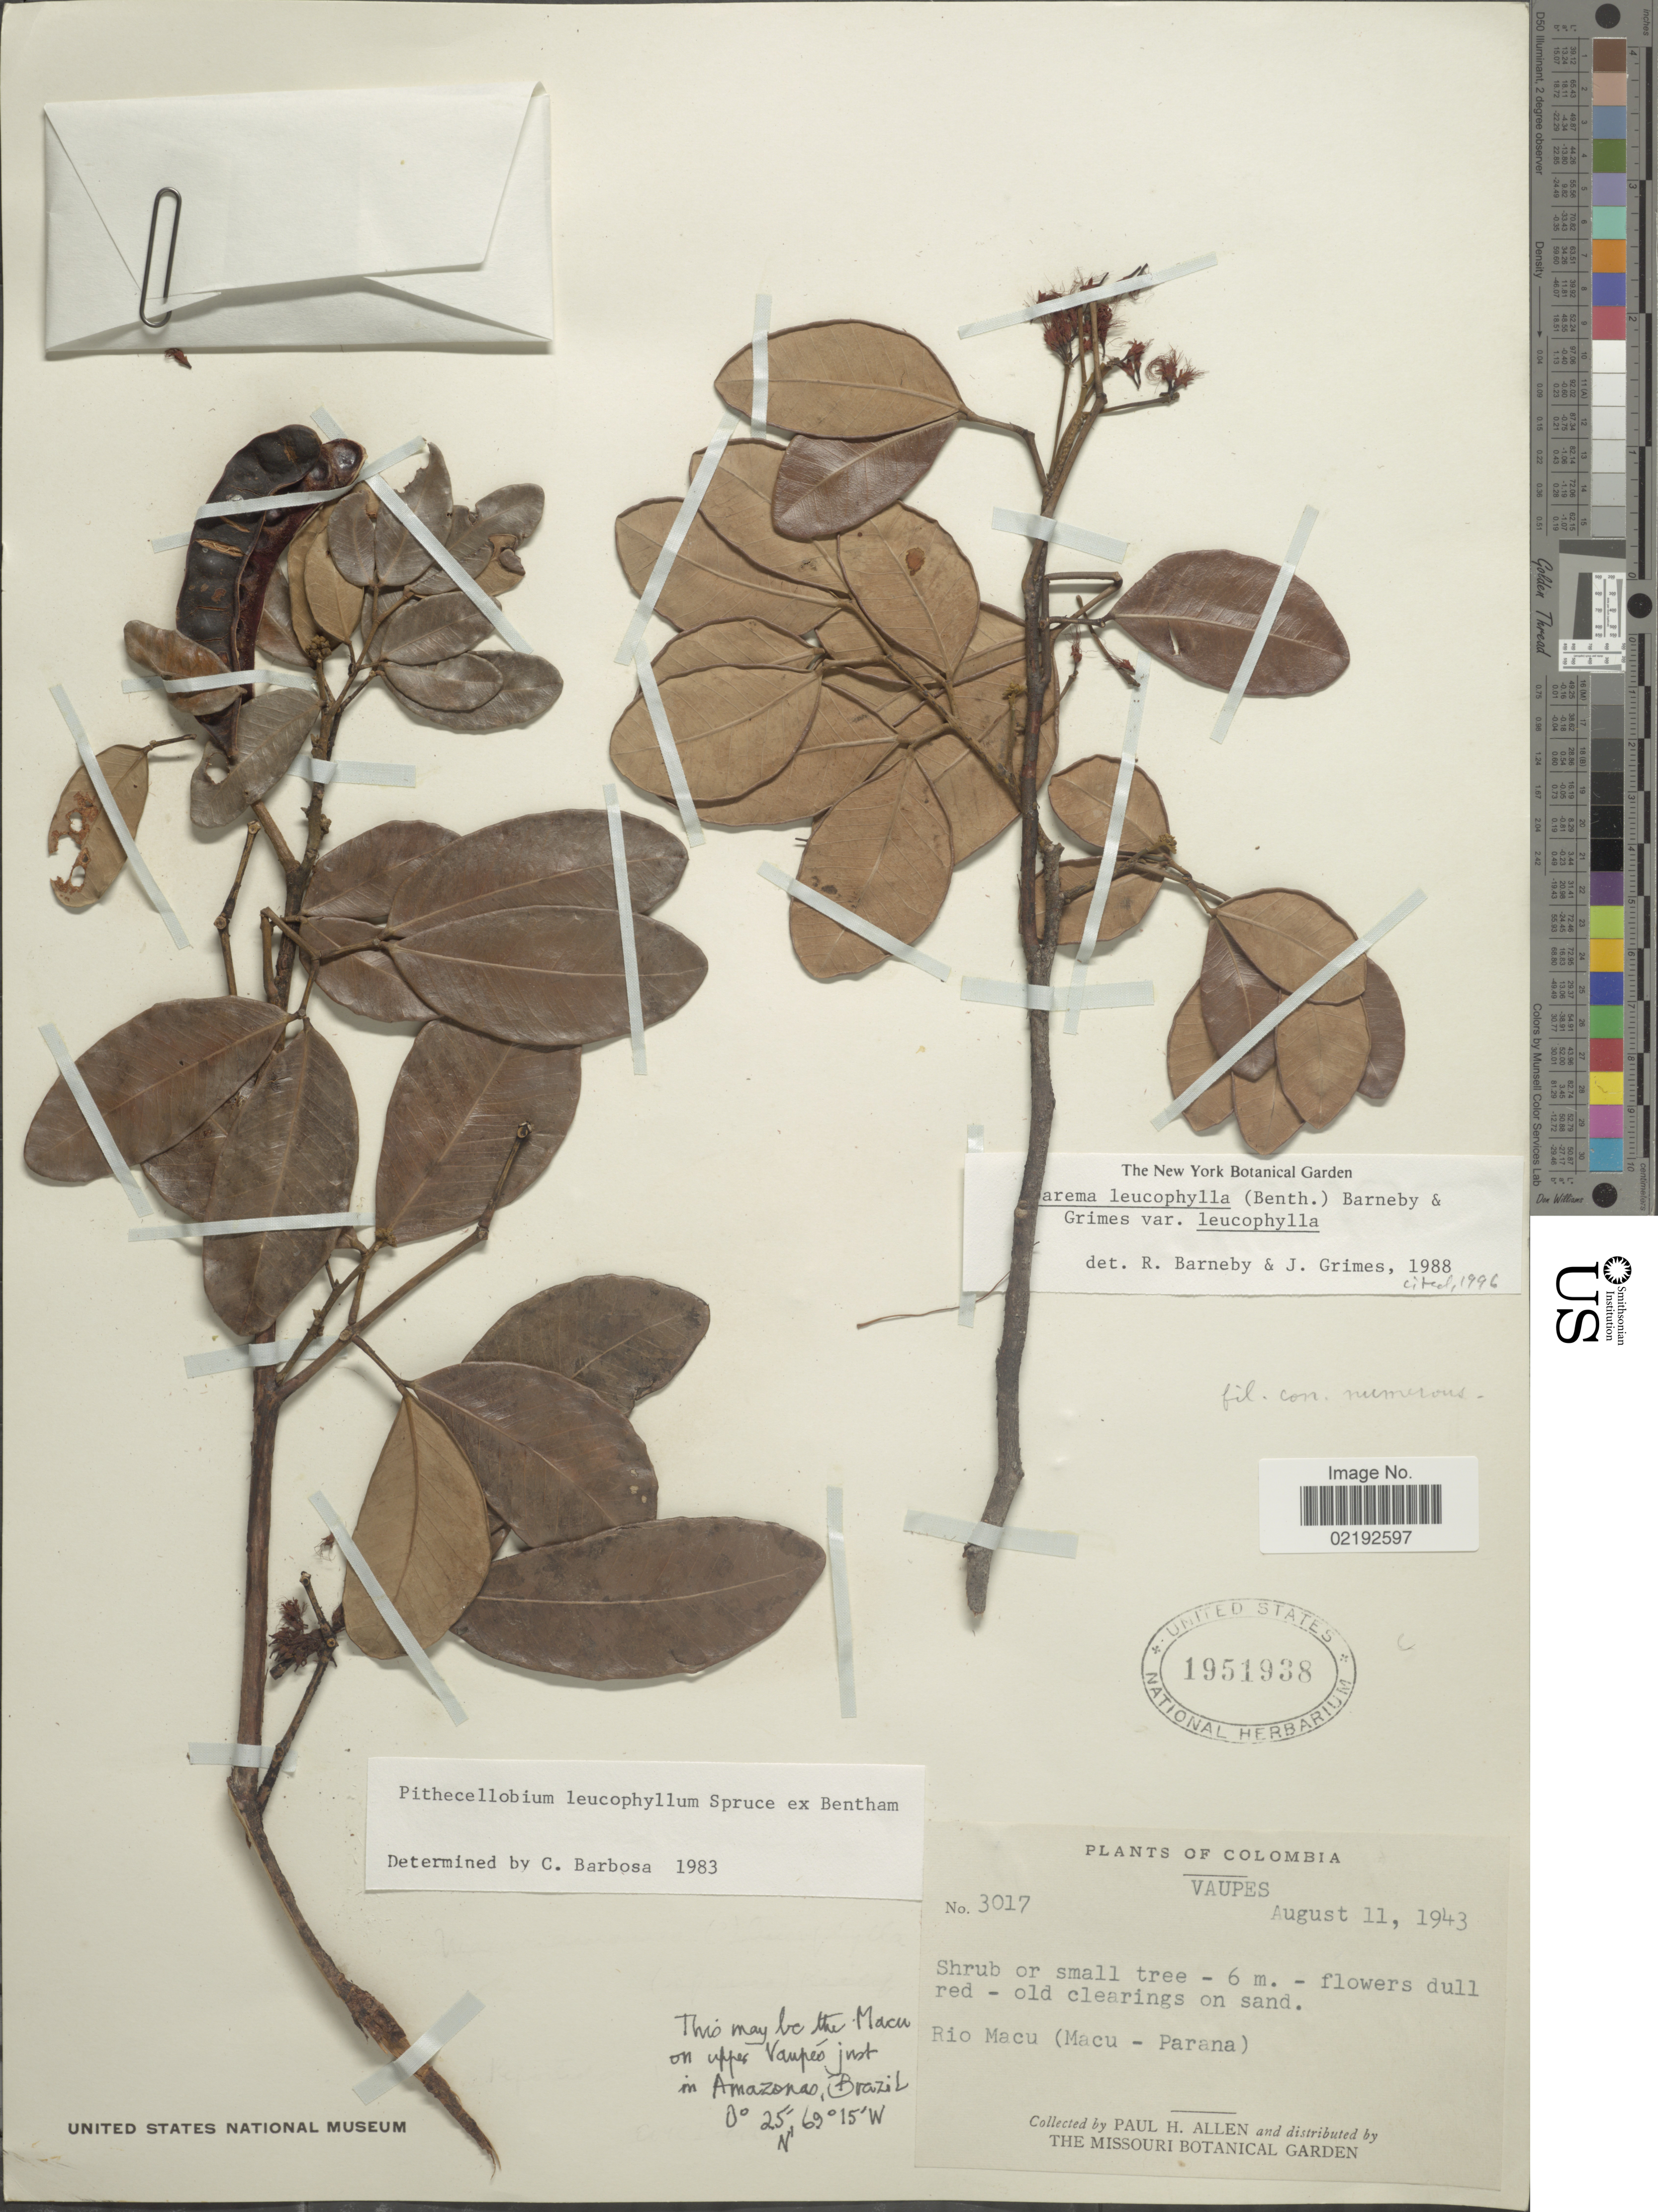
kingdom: Plantae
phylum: Tracheophyta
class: Magnoliopsida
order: Fabales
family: Fabaceae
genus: Abarema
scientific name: Abarema leucophylla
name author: (Benth.) Barneby & J.W. Grimes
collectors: P. H. Allen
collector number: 3017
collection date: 1943-08-11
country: Colombia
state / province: Vaupés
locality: Rio Macu (Macu-Parana)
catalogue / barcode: US 1951938